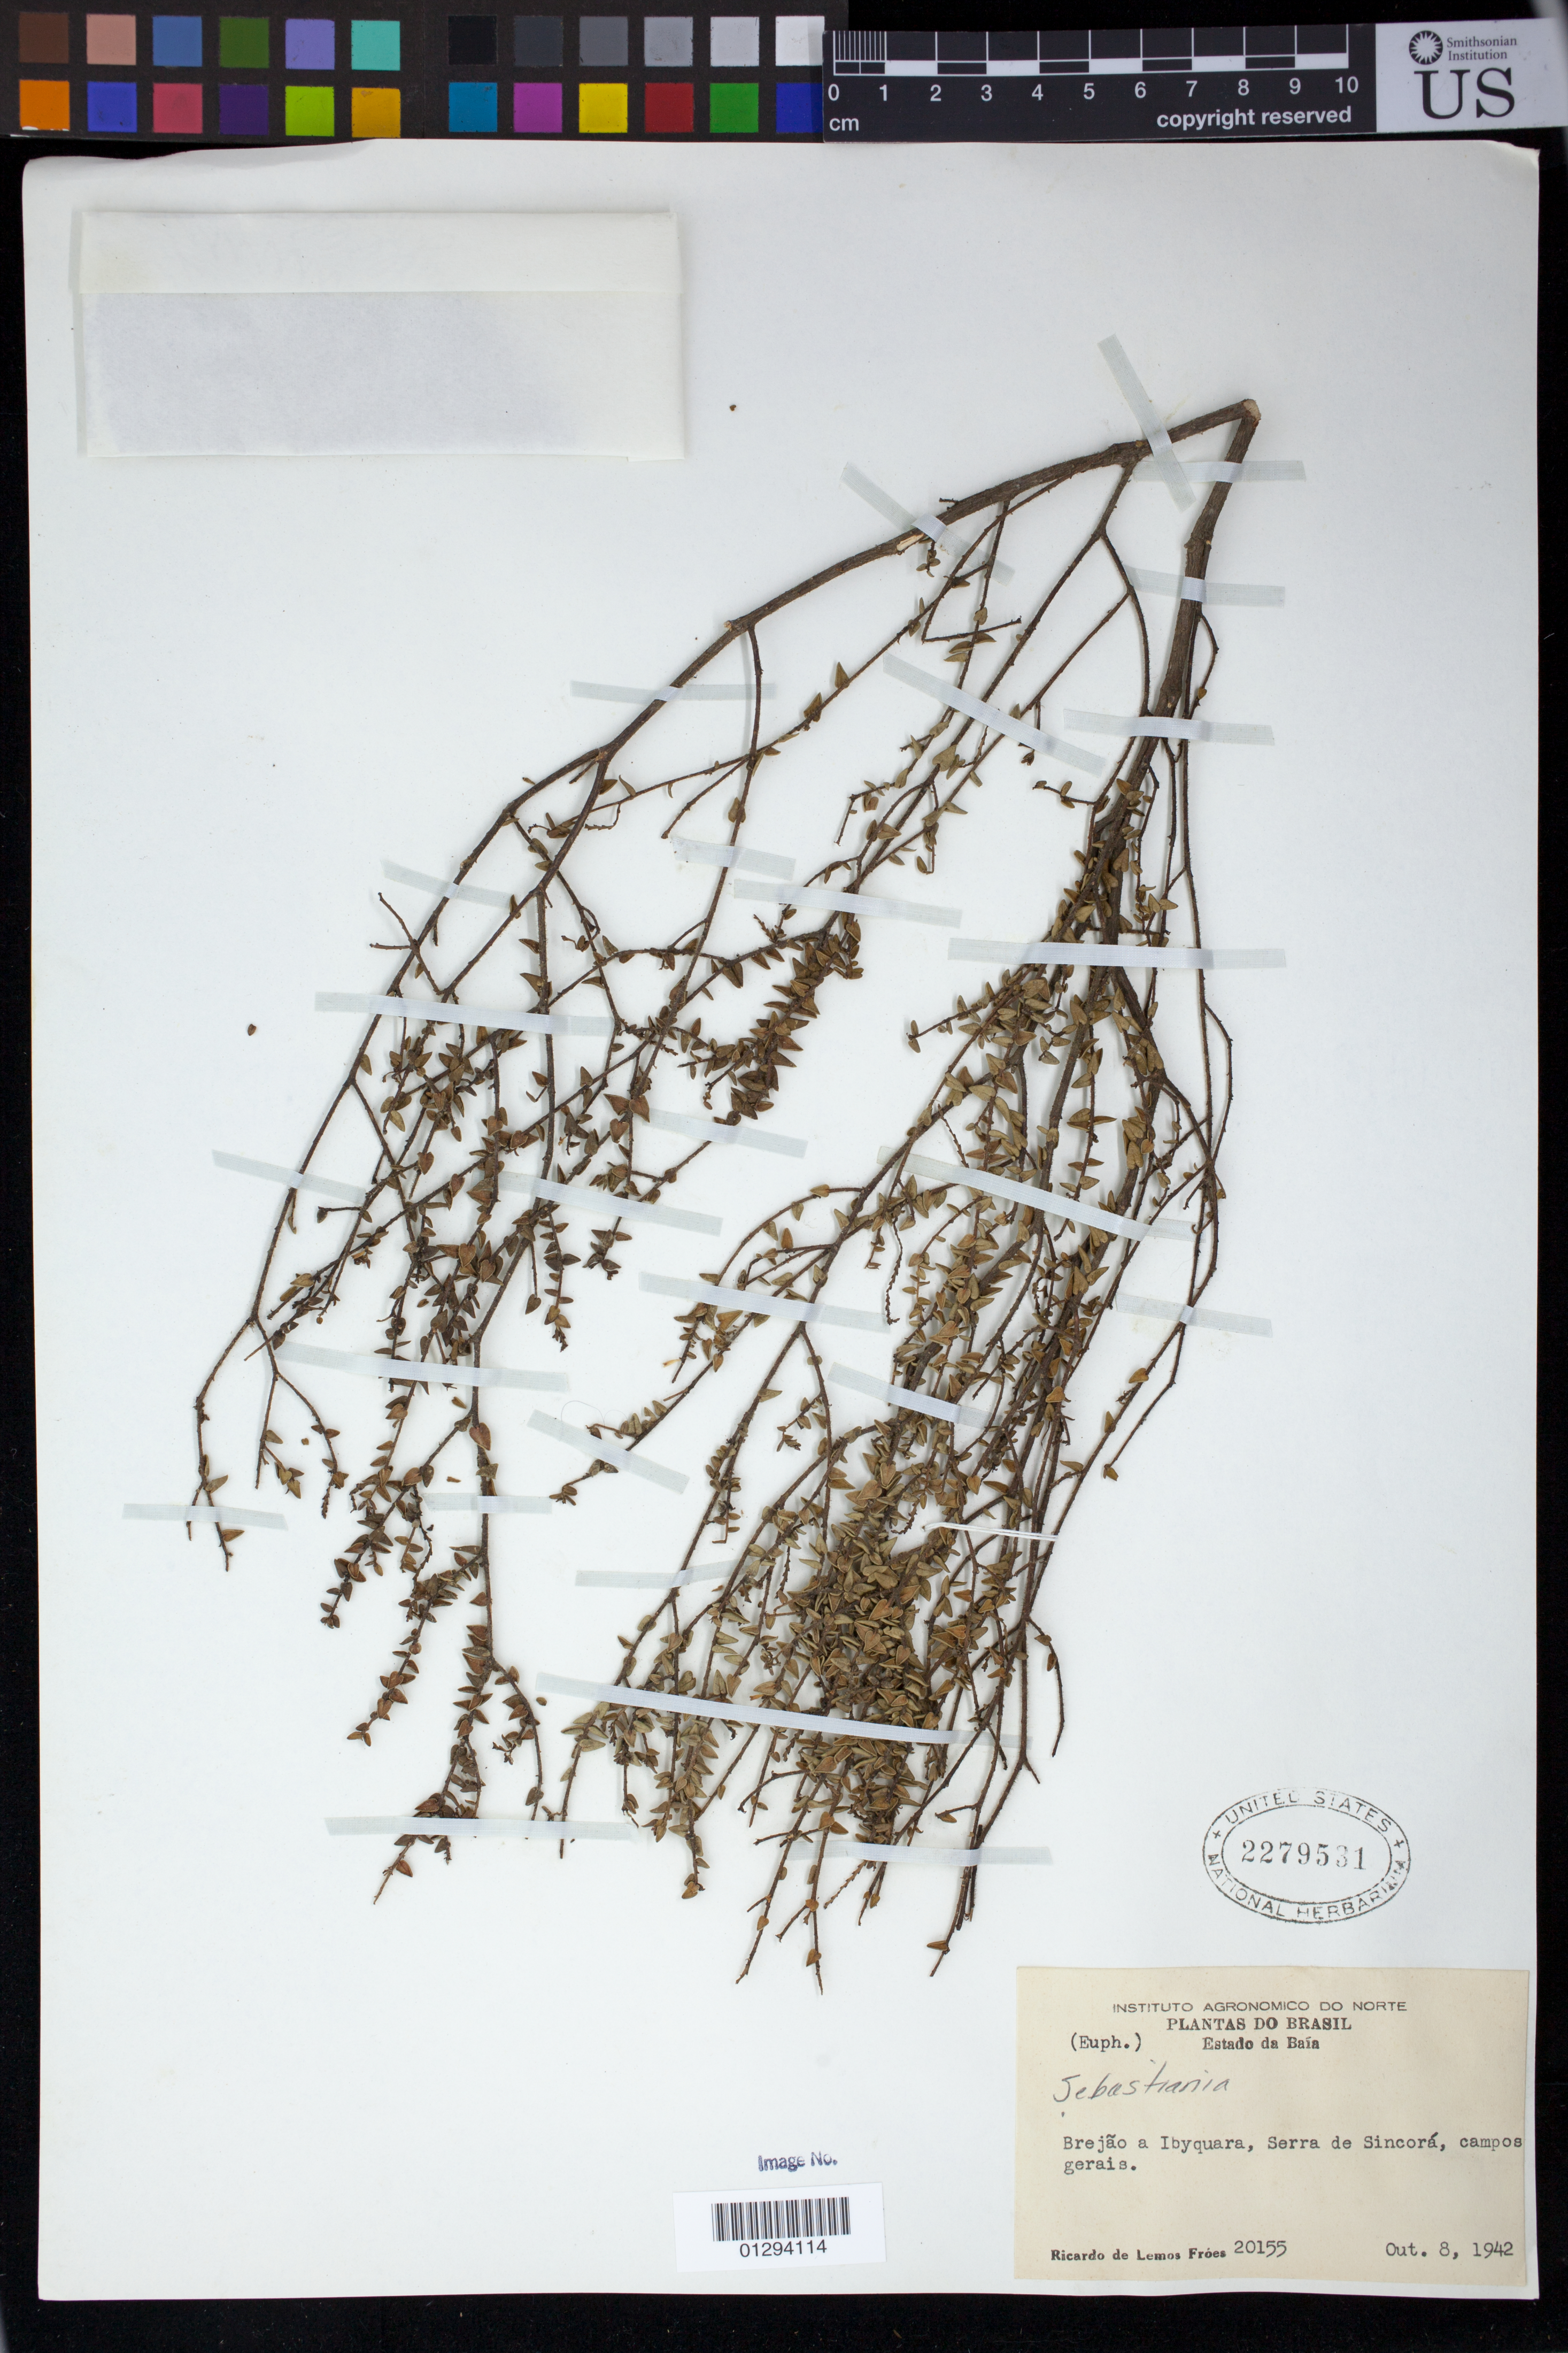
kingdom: Plantae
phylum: Tracheophyta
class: Magnoliopsida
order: Malpighiales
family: Euphorbiaceae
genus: Sebastiania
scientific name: Sebastiania ditassoides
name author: (Didr.) Müll. Arg.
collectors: R. L. Fróes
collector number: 20155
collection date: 1942-10-08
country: Brazil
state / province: Bahia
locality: Brejao a Ibyquara, Serra de Sincora, campos gerais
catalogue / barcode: US 2279531